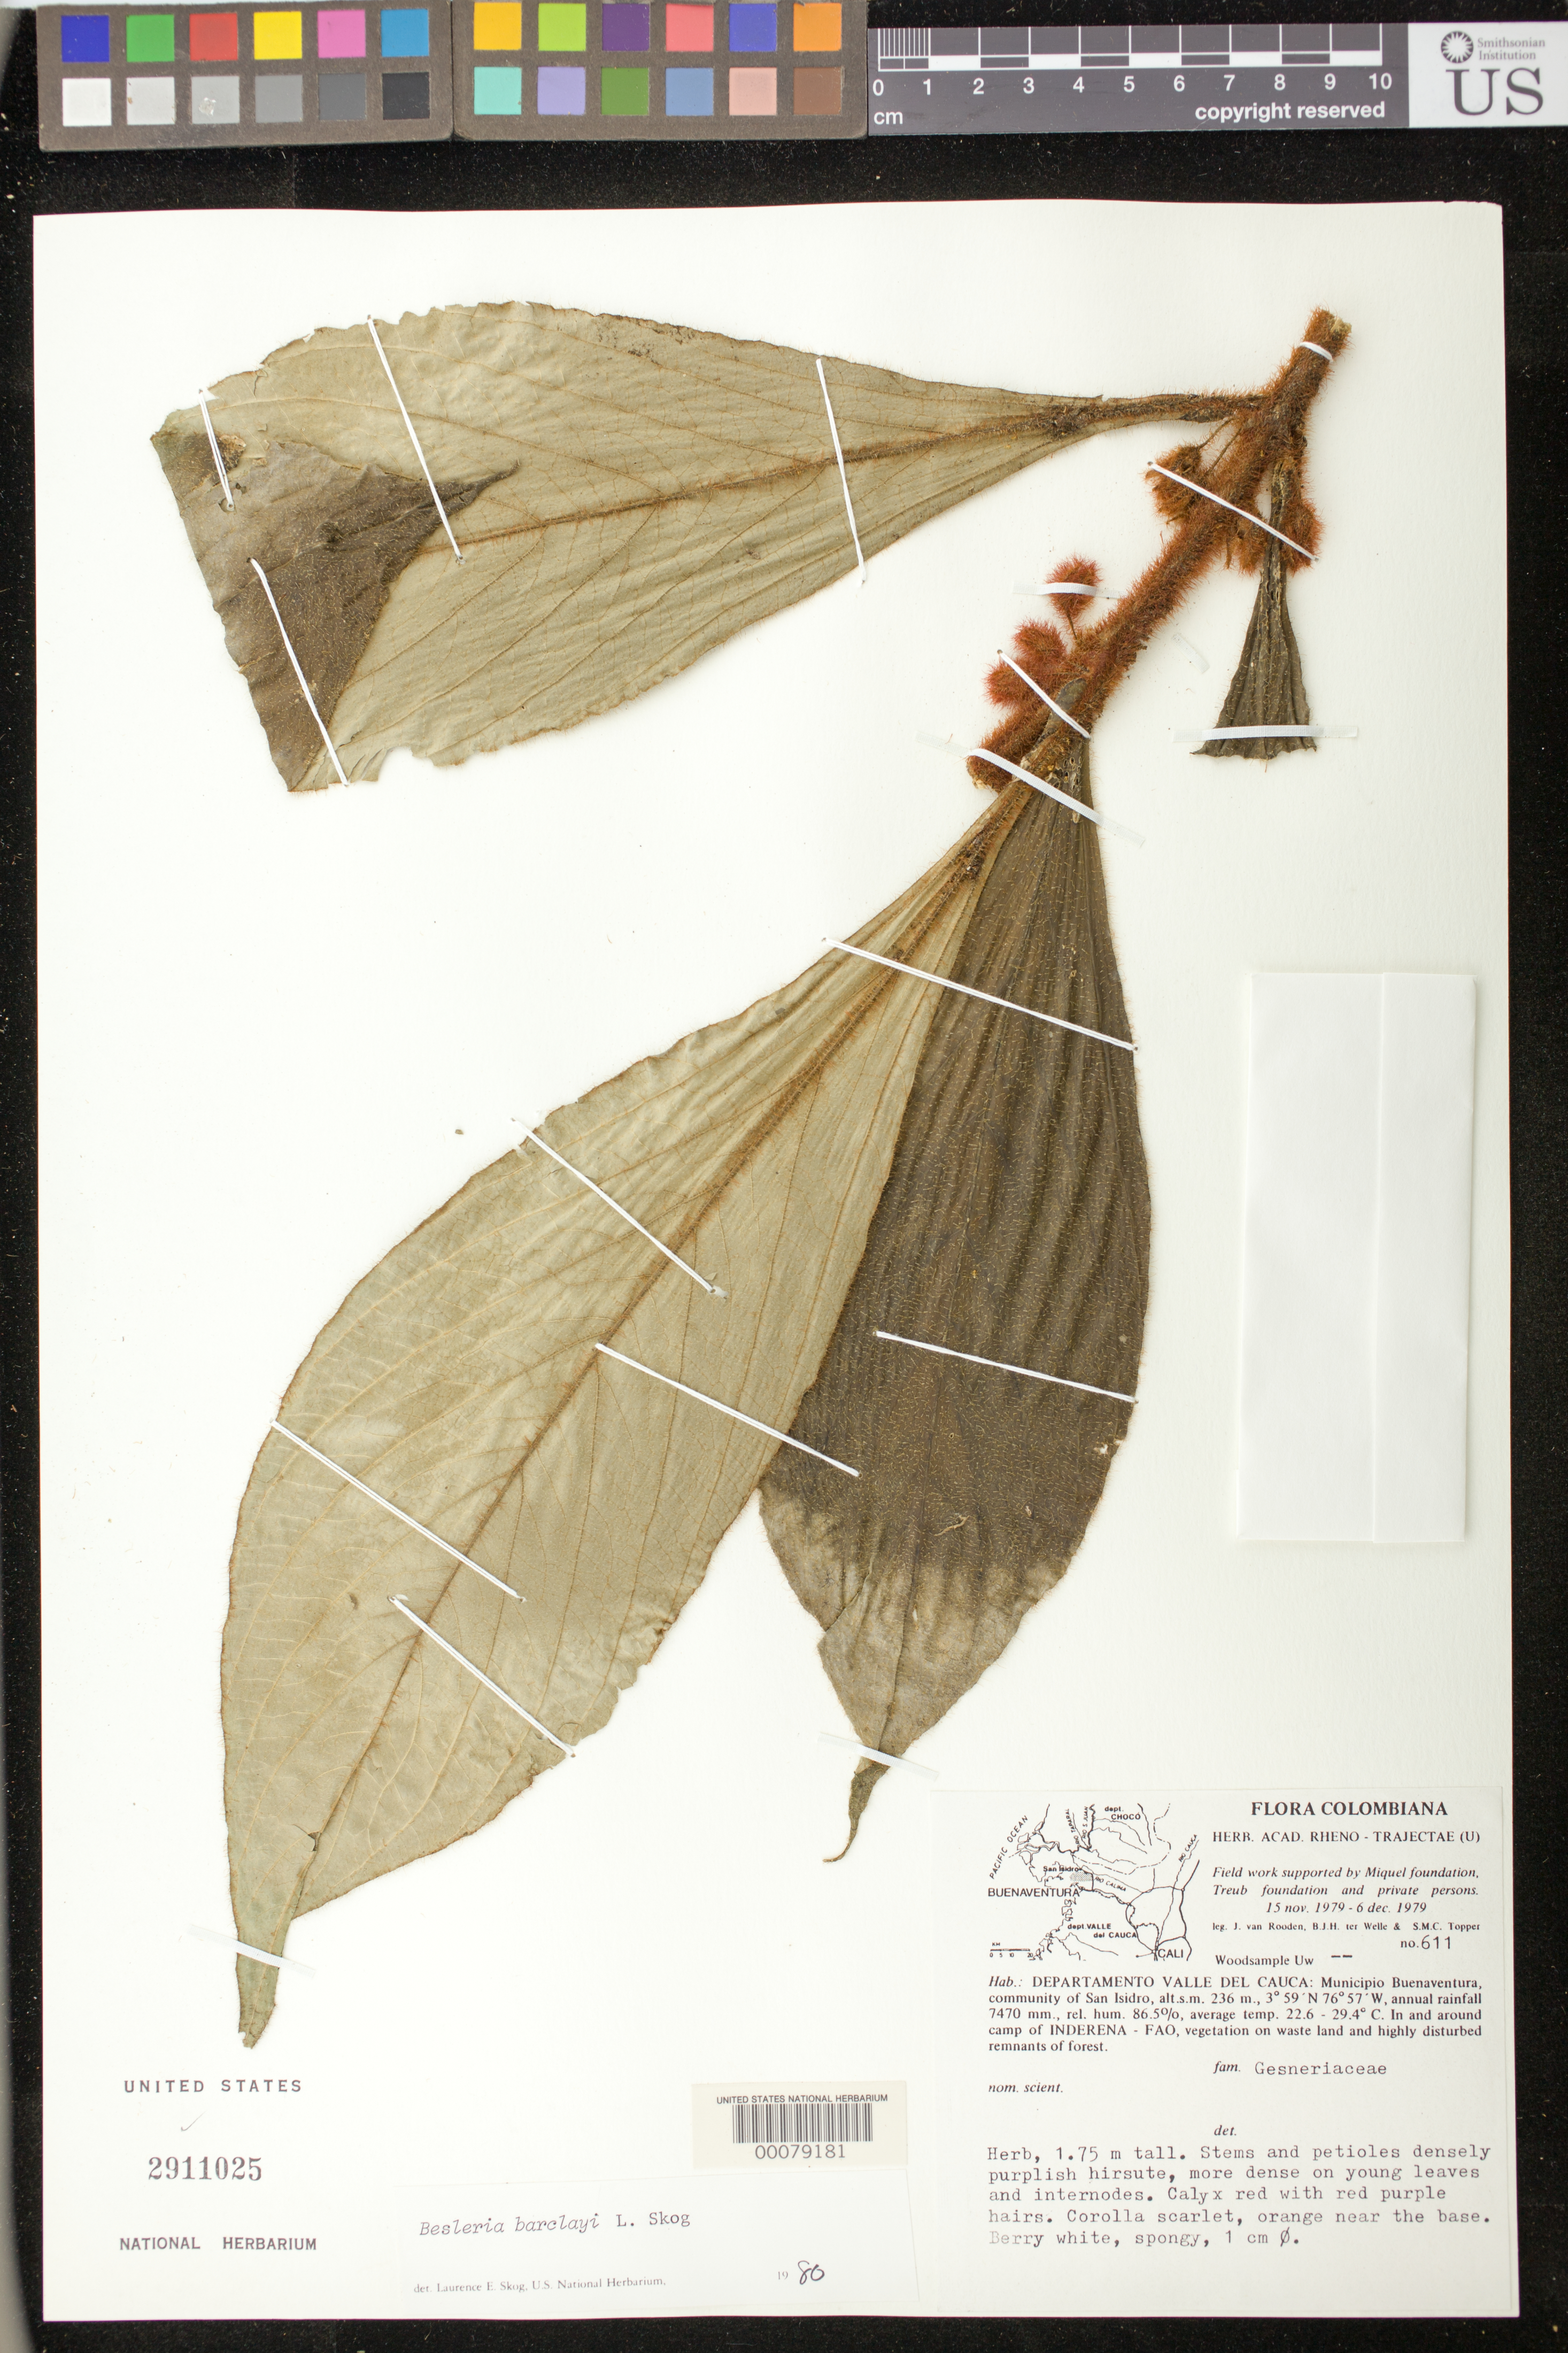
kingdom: Plantae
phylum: Tracheophyta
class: Magnoliopsida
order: Lamiales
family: Gesneriaceae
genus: Besleria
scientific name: Besleria barclayi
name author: L.E. Skog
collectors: J. Van Rooden & et al.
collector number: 611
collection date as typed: Nov-Dec 1979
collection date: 1979-11/1979-12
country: Colombia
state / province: Valle del Cauca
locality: Mpio. Buenaventura, community of San Isidro, in and around camp of Inderna -Fao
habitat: Vegetation onwaste land & highly disturbed remnants of forest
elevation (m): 236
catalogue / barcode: US 2911025